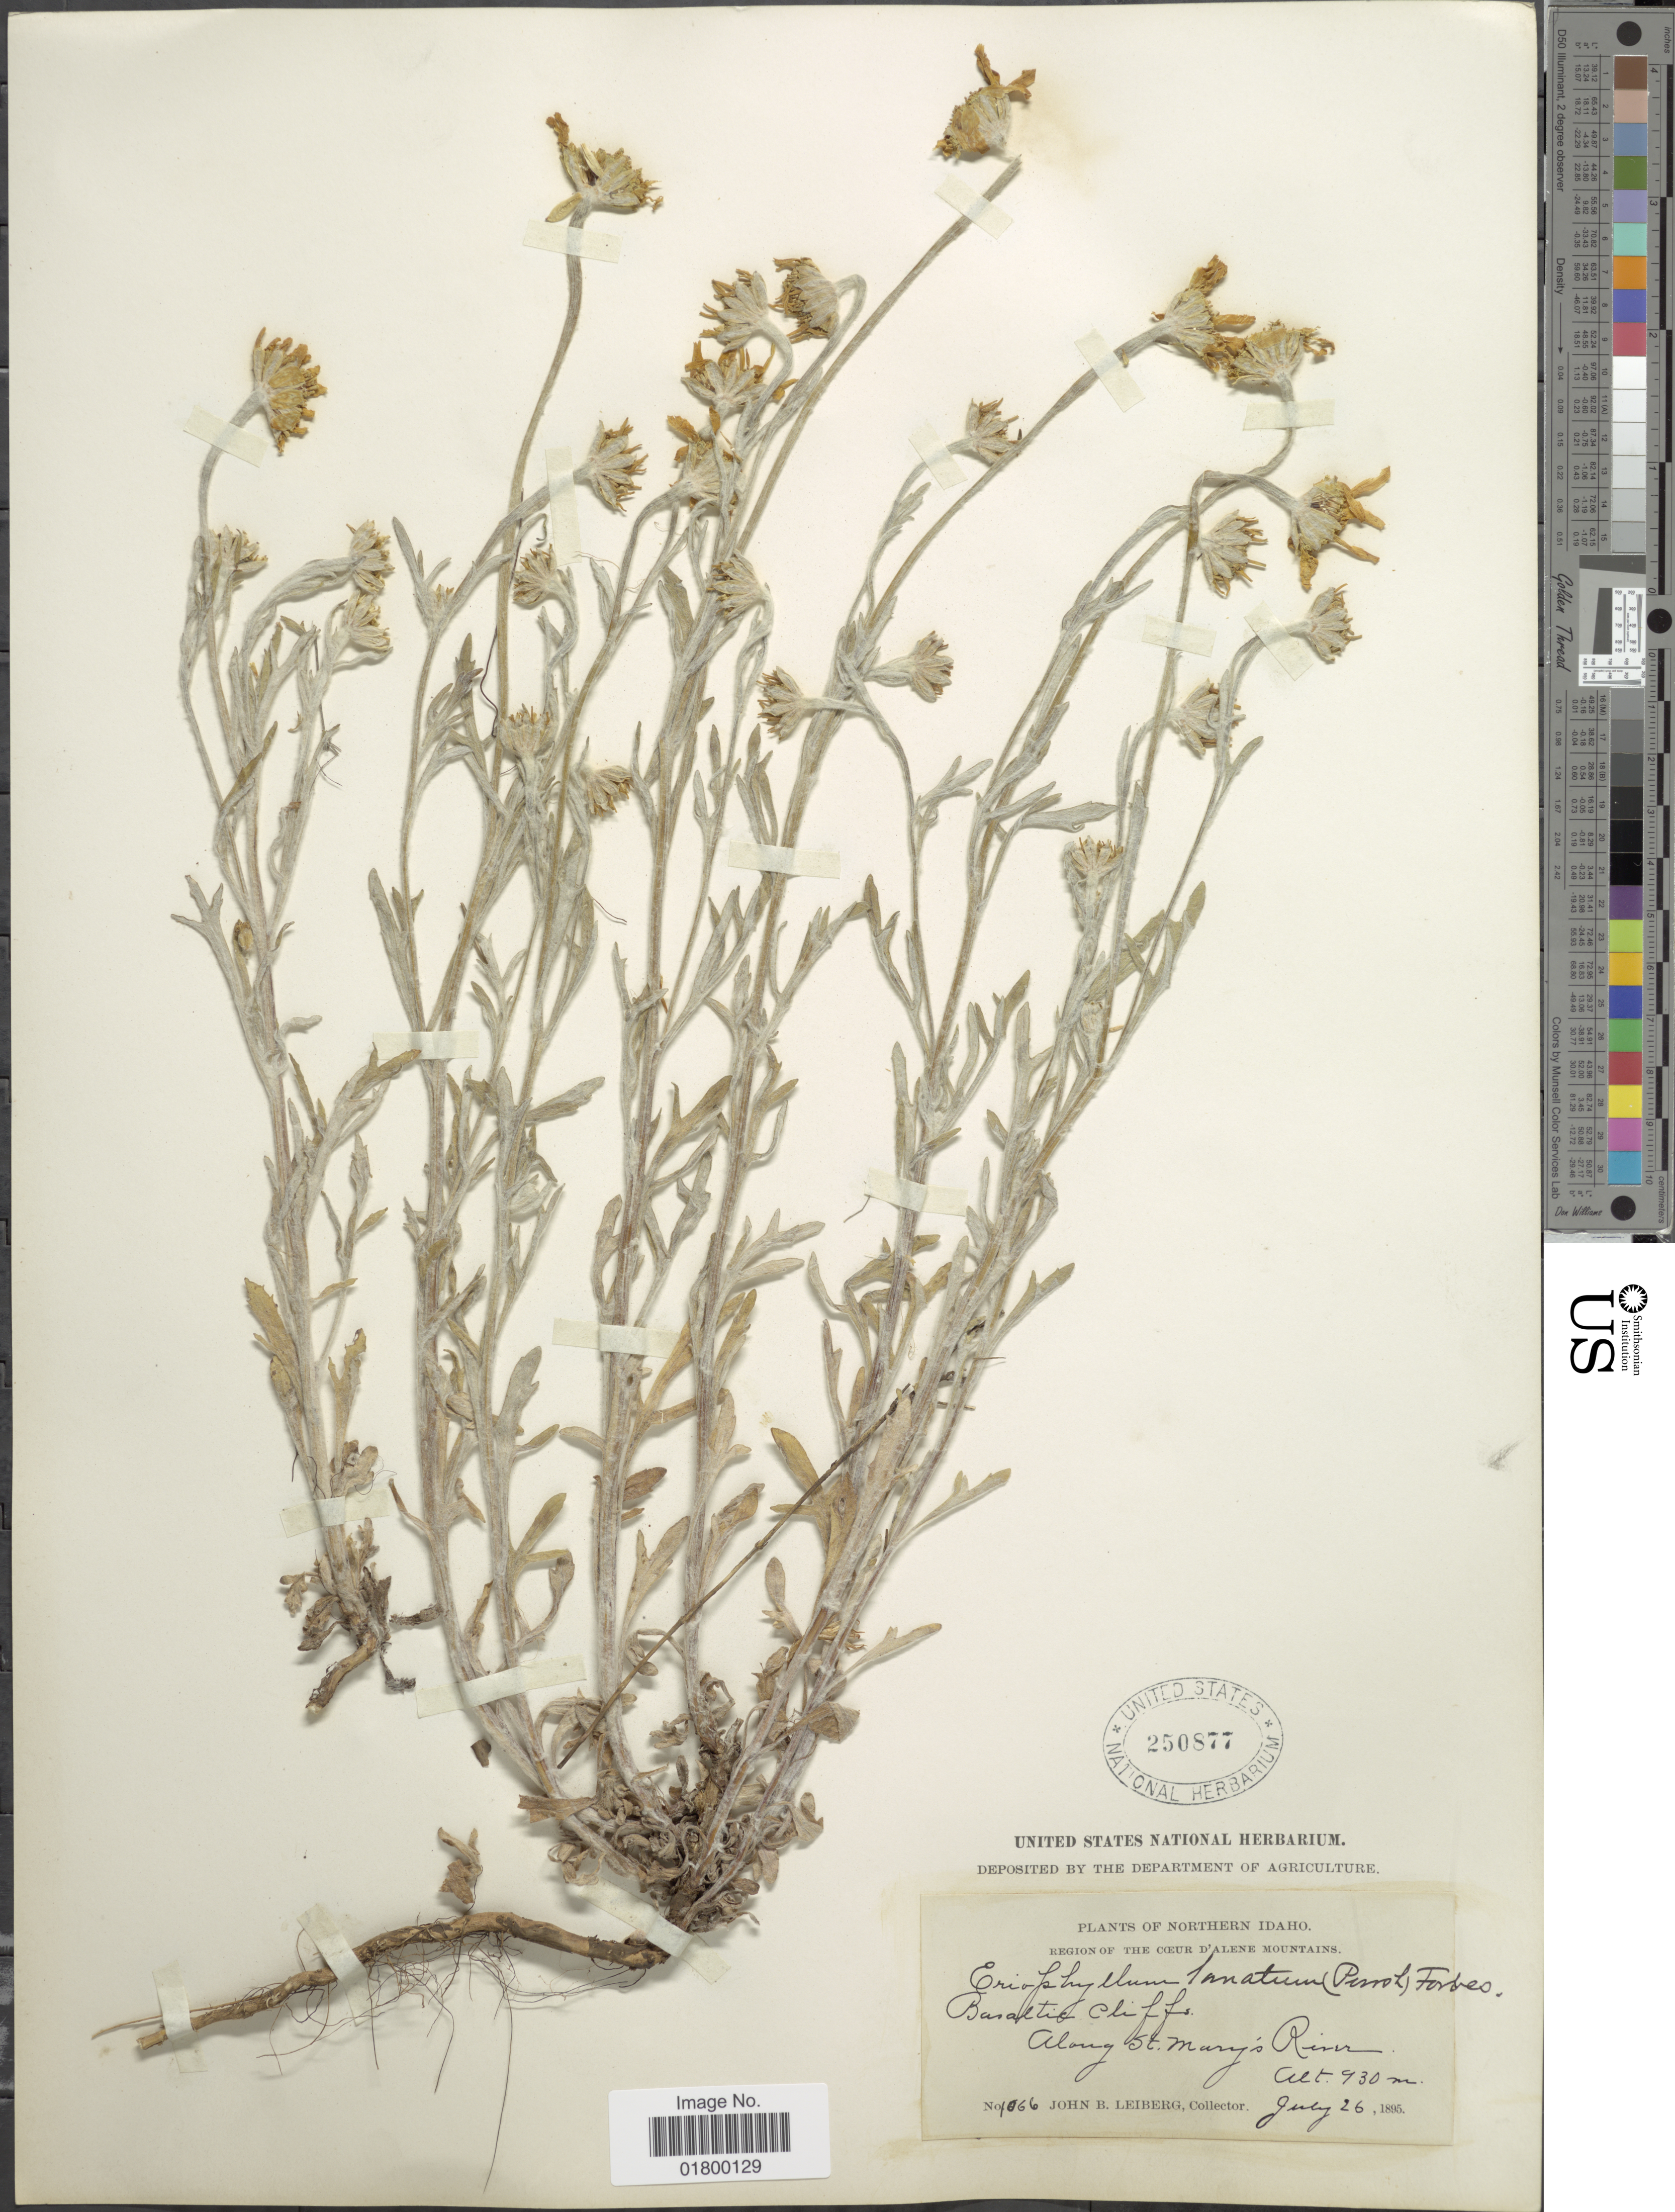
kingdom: Plantae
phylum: Tracheophyta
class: Magnoliopsida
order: Asterales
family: Asteraceae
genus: Eriophyllum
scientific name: Eriophyllum lanatum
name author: (Pursh) J. Forbes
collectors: J. B. Leiberg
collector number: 1066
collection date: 1895-07-26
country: United States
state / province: Idaho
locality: Northern Idaho, Region of The Coeur D' Alene Mountains, Basaltic Cliffs, Along St. Mary's River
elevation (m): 930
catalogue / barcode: US 250877